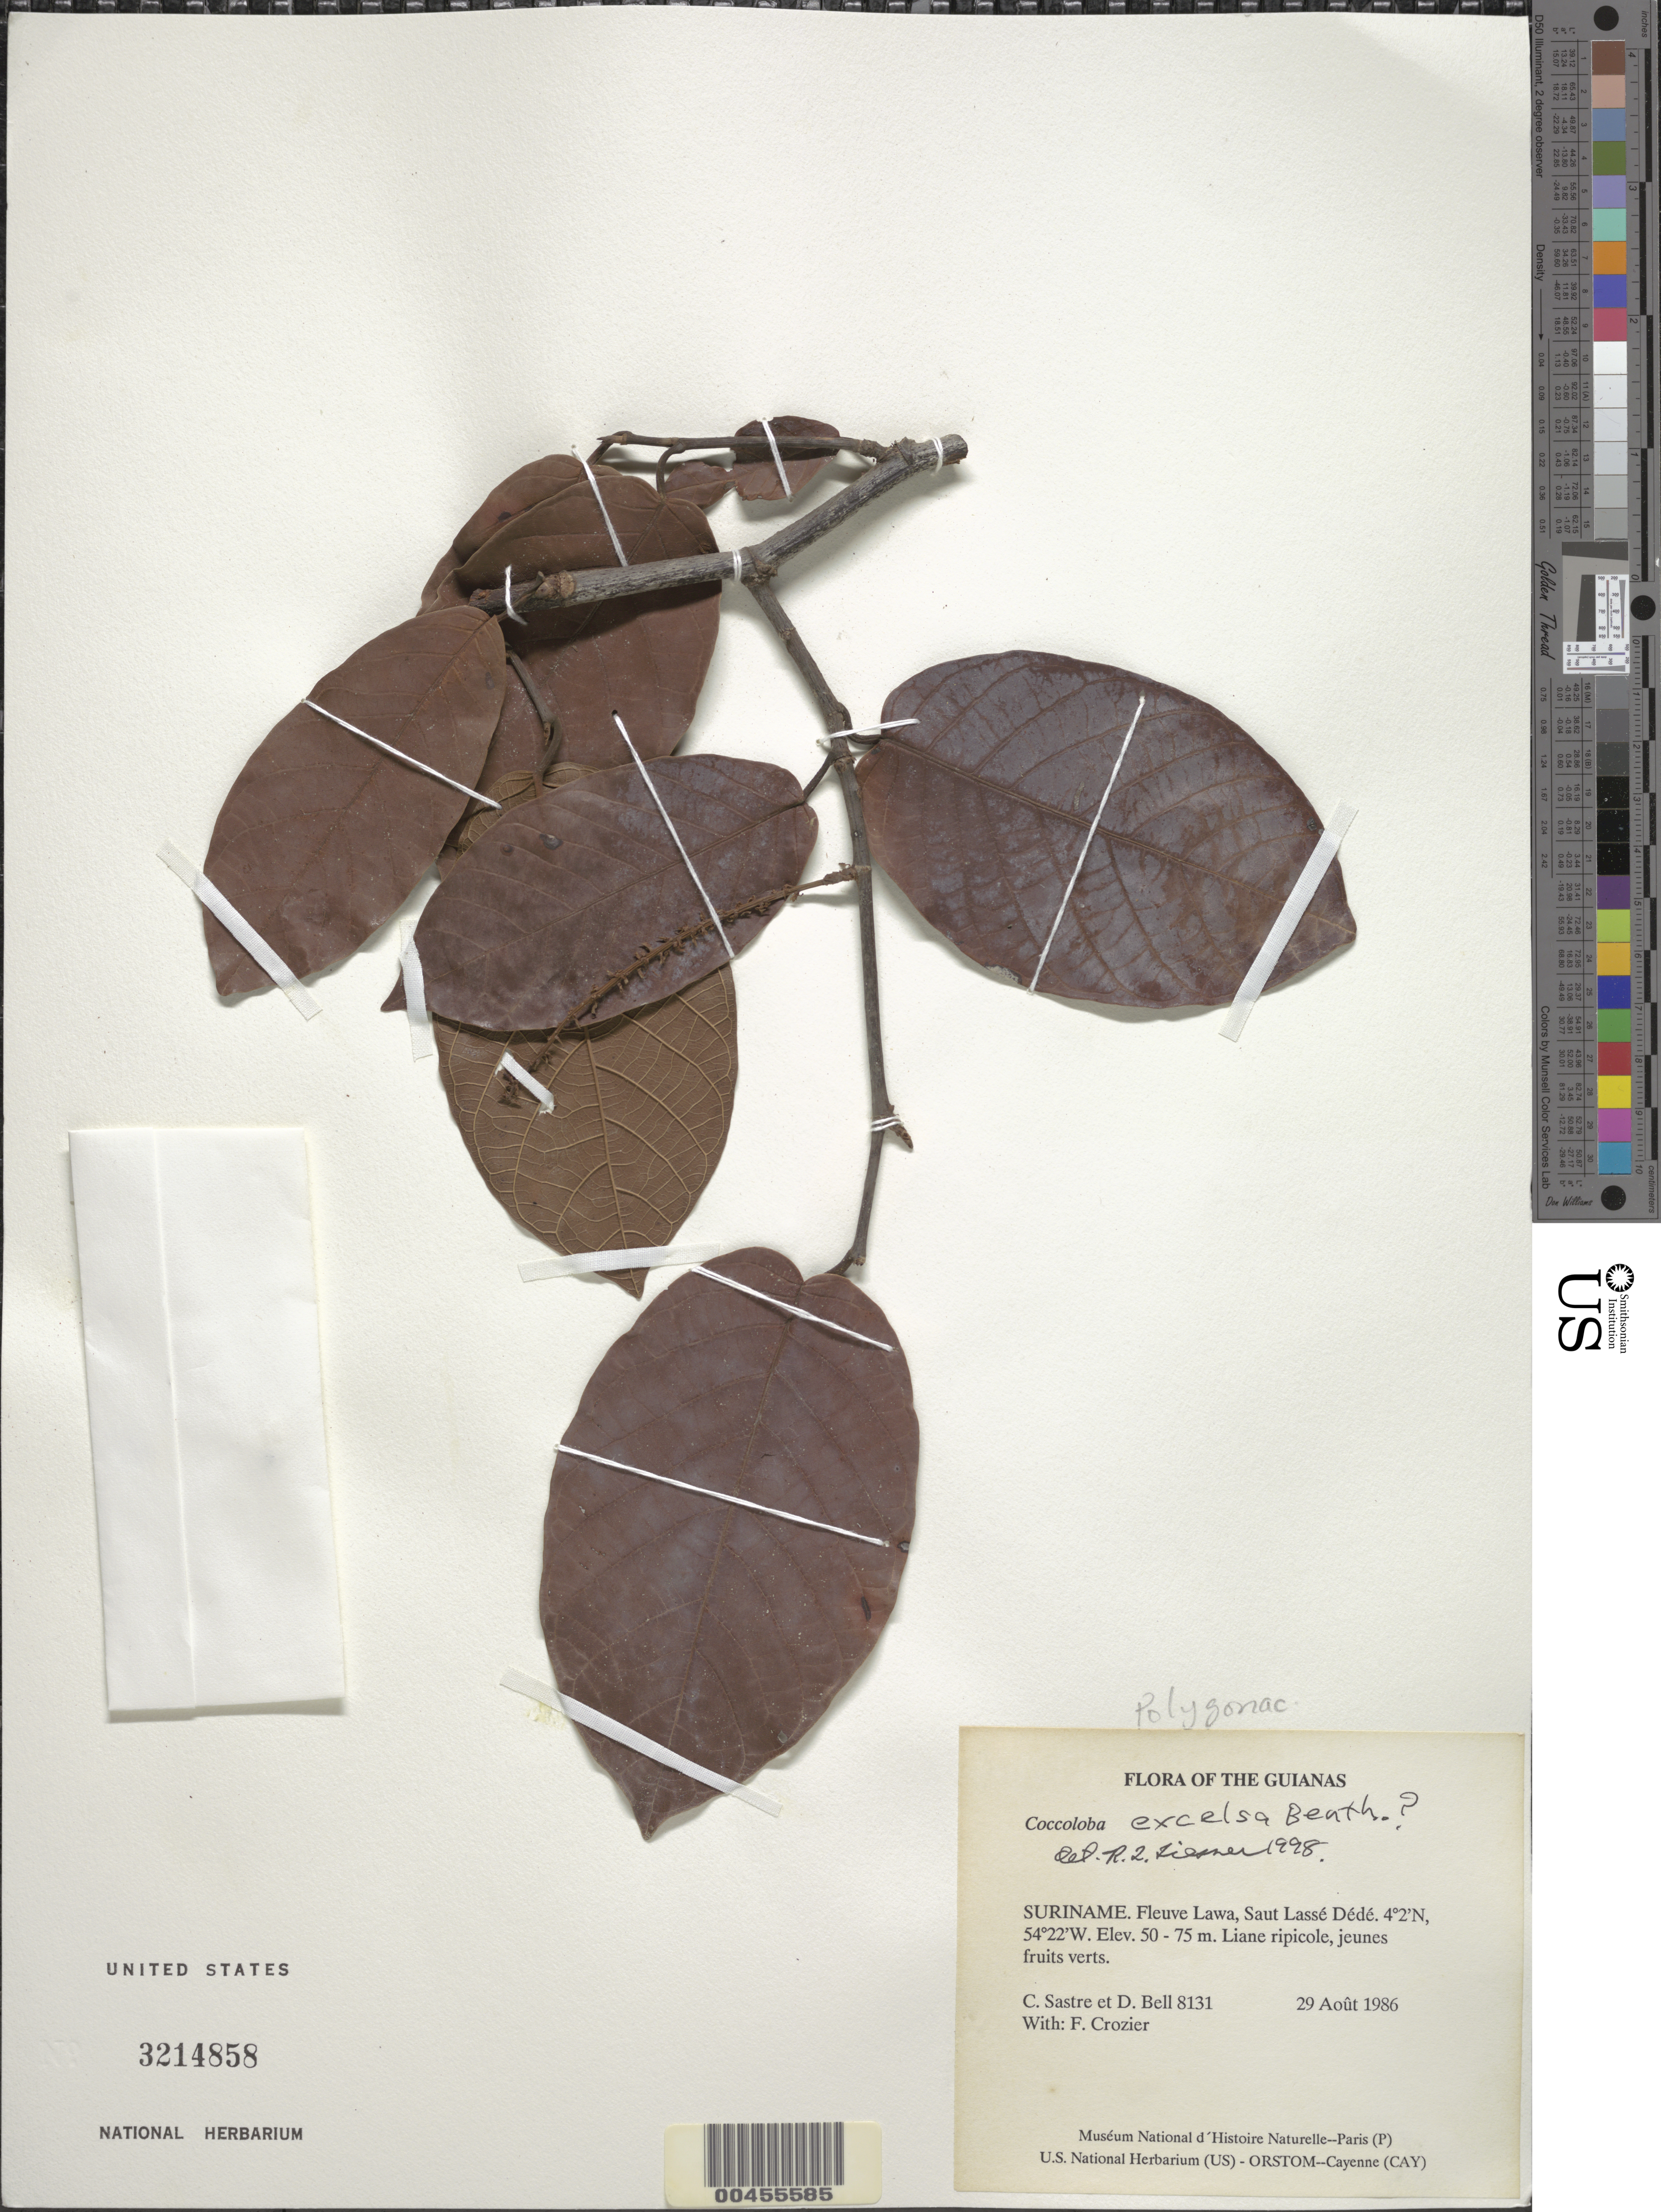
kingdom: Plantae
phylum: Tracheophyta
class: Magnoliopsida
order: Caryophyllales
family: Polygonaceae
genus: Coccoloba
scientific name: Coccoloba excelsa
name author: Benth.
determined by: Liesner, R. L.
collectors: C. H. L. Sastre, D. A. Bell & F. Crozier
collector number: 8131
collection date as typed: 29 August 1986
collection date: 1986-08-29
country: Suriname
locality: Fleuve Lawa, Saut Lassé Dédé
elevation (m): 50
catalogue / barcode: US 3214858